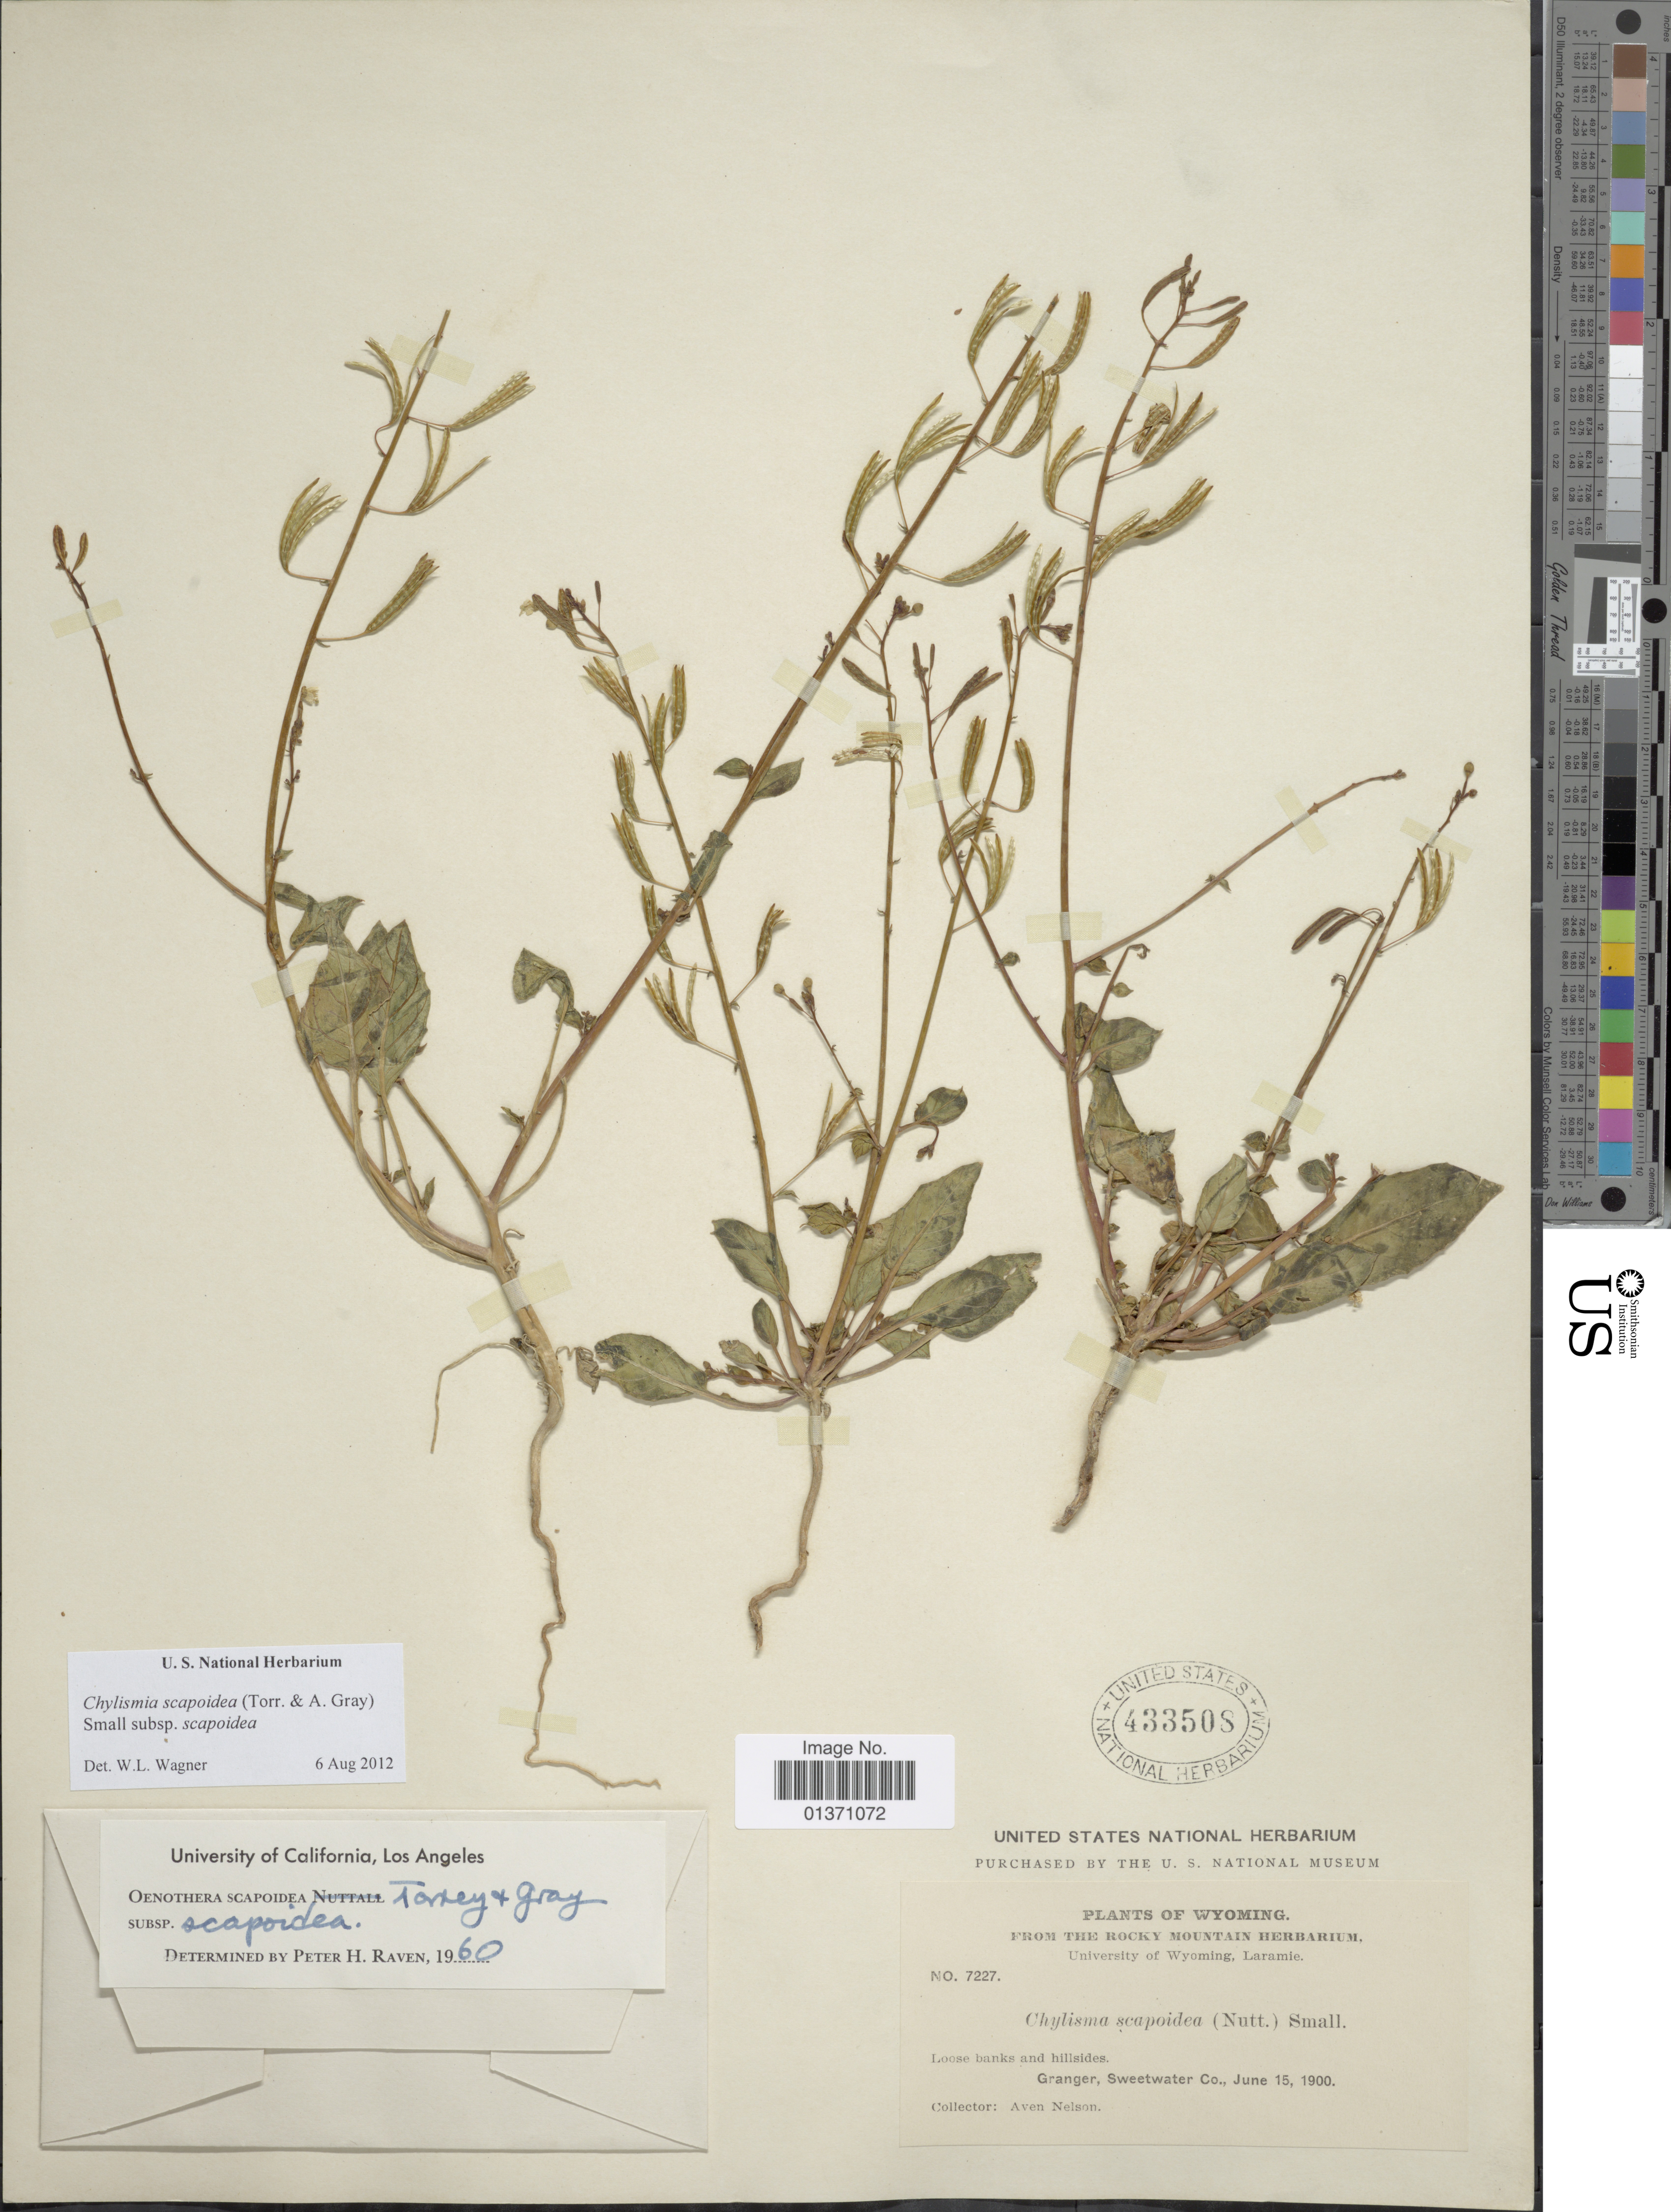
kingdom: Plantae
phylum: Tracheophyta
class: Magnoliopsida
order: Myrtales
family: Onagraceae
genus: Chylismia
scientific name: Chylismia scapoidea subsp. scapoidea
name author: (Torr. & A. Gray) Small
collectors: A. Nelson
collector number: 7227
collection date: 1900-06-15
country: United States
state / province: Wyoming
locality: Loose banks and hillsides, Granger, Sweetwater Co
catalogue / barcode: US 433508